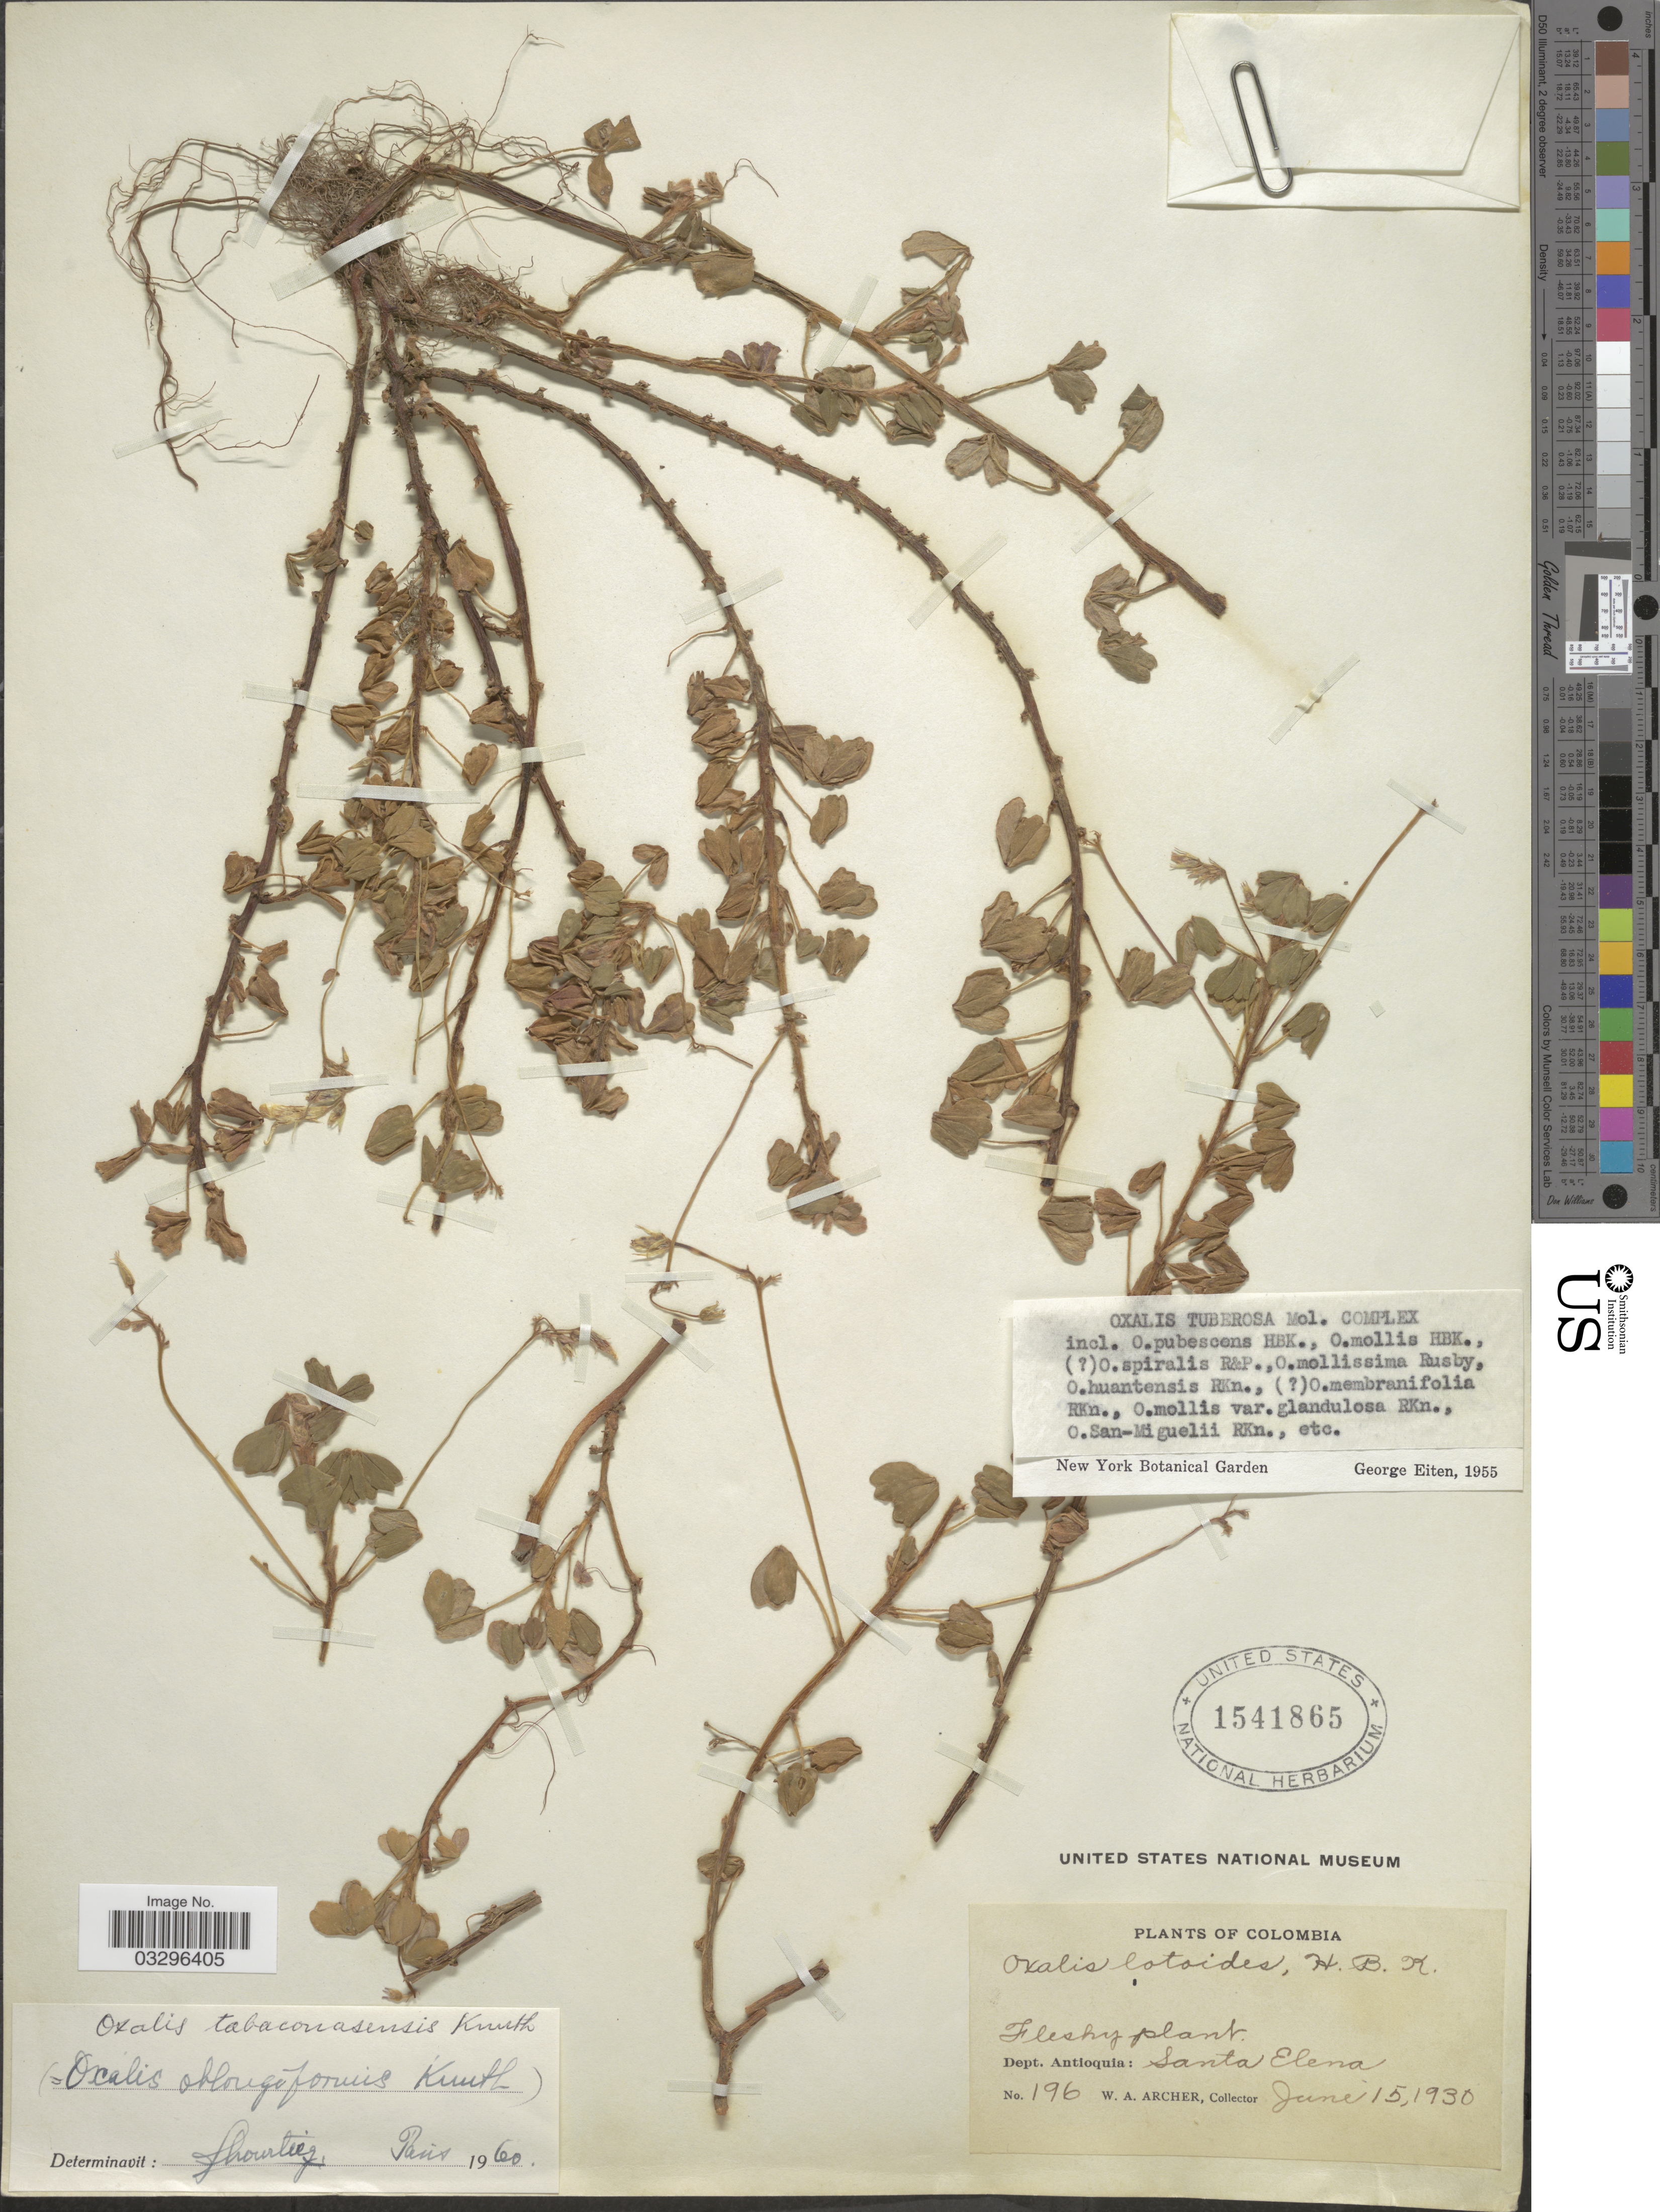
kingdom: Plantae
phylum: Tracheophyta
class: Magnoliopsida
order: Oxalidales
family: Oxalidaceae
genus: Oxalis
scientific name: Oxalis tabaconasensis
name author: R. Knuth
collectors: W. Archer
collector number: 196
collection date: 1930-06-15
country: Colombia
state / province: Antioquia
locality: Dept. Antioquia: Santa Elena.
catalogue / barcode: US 1541865